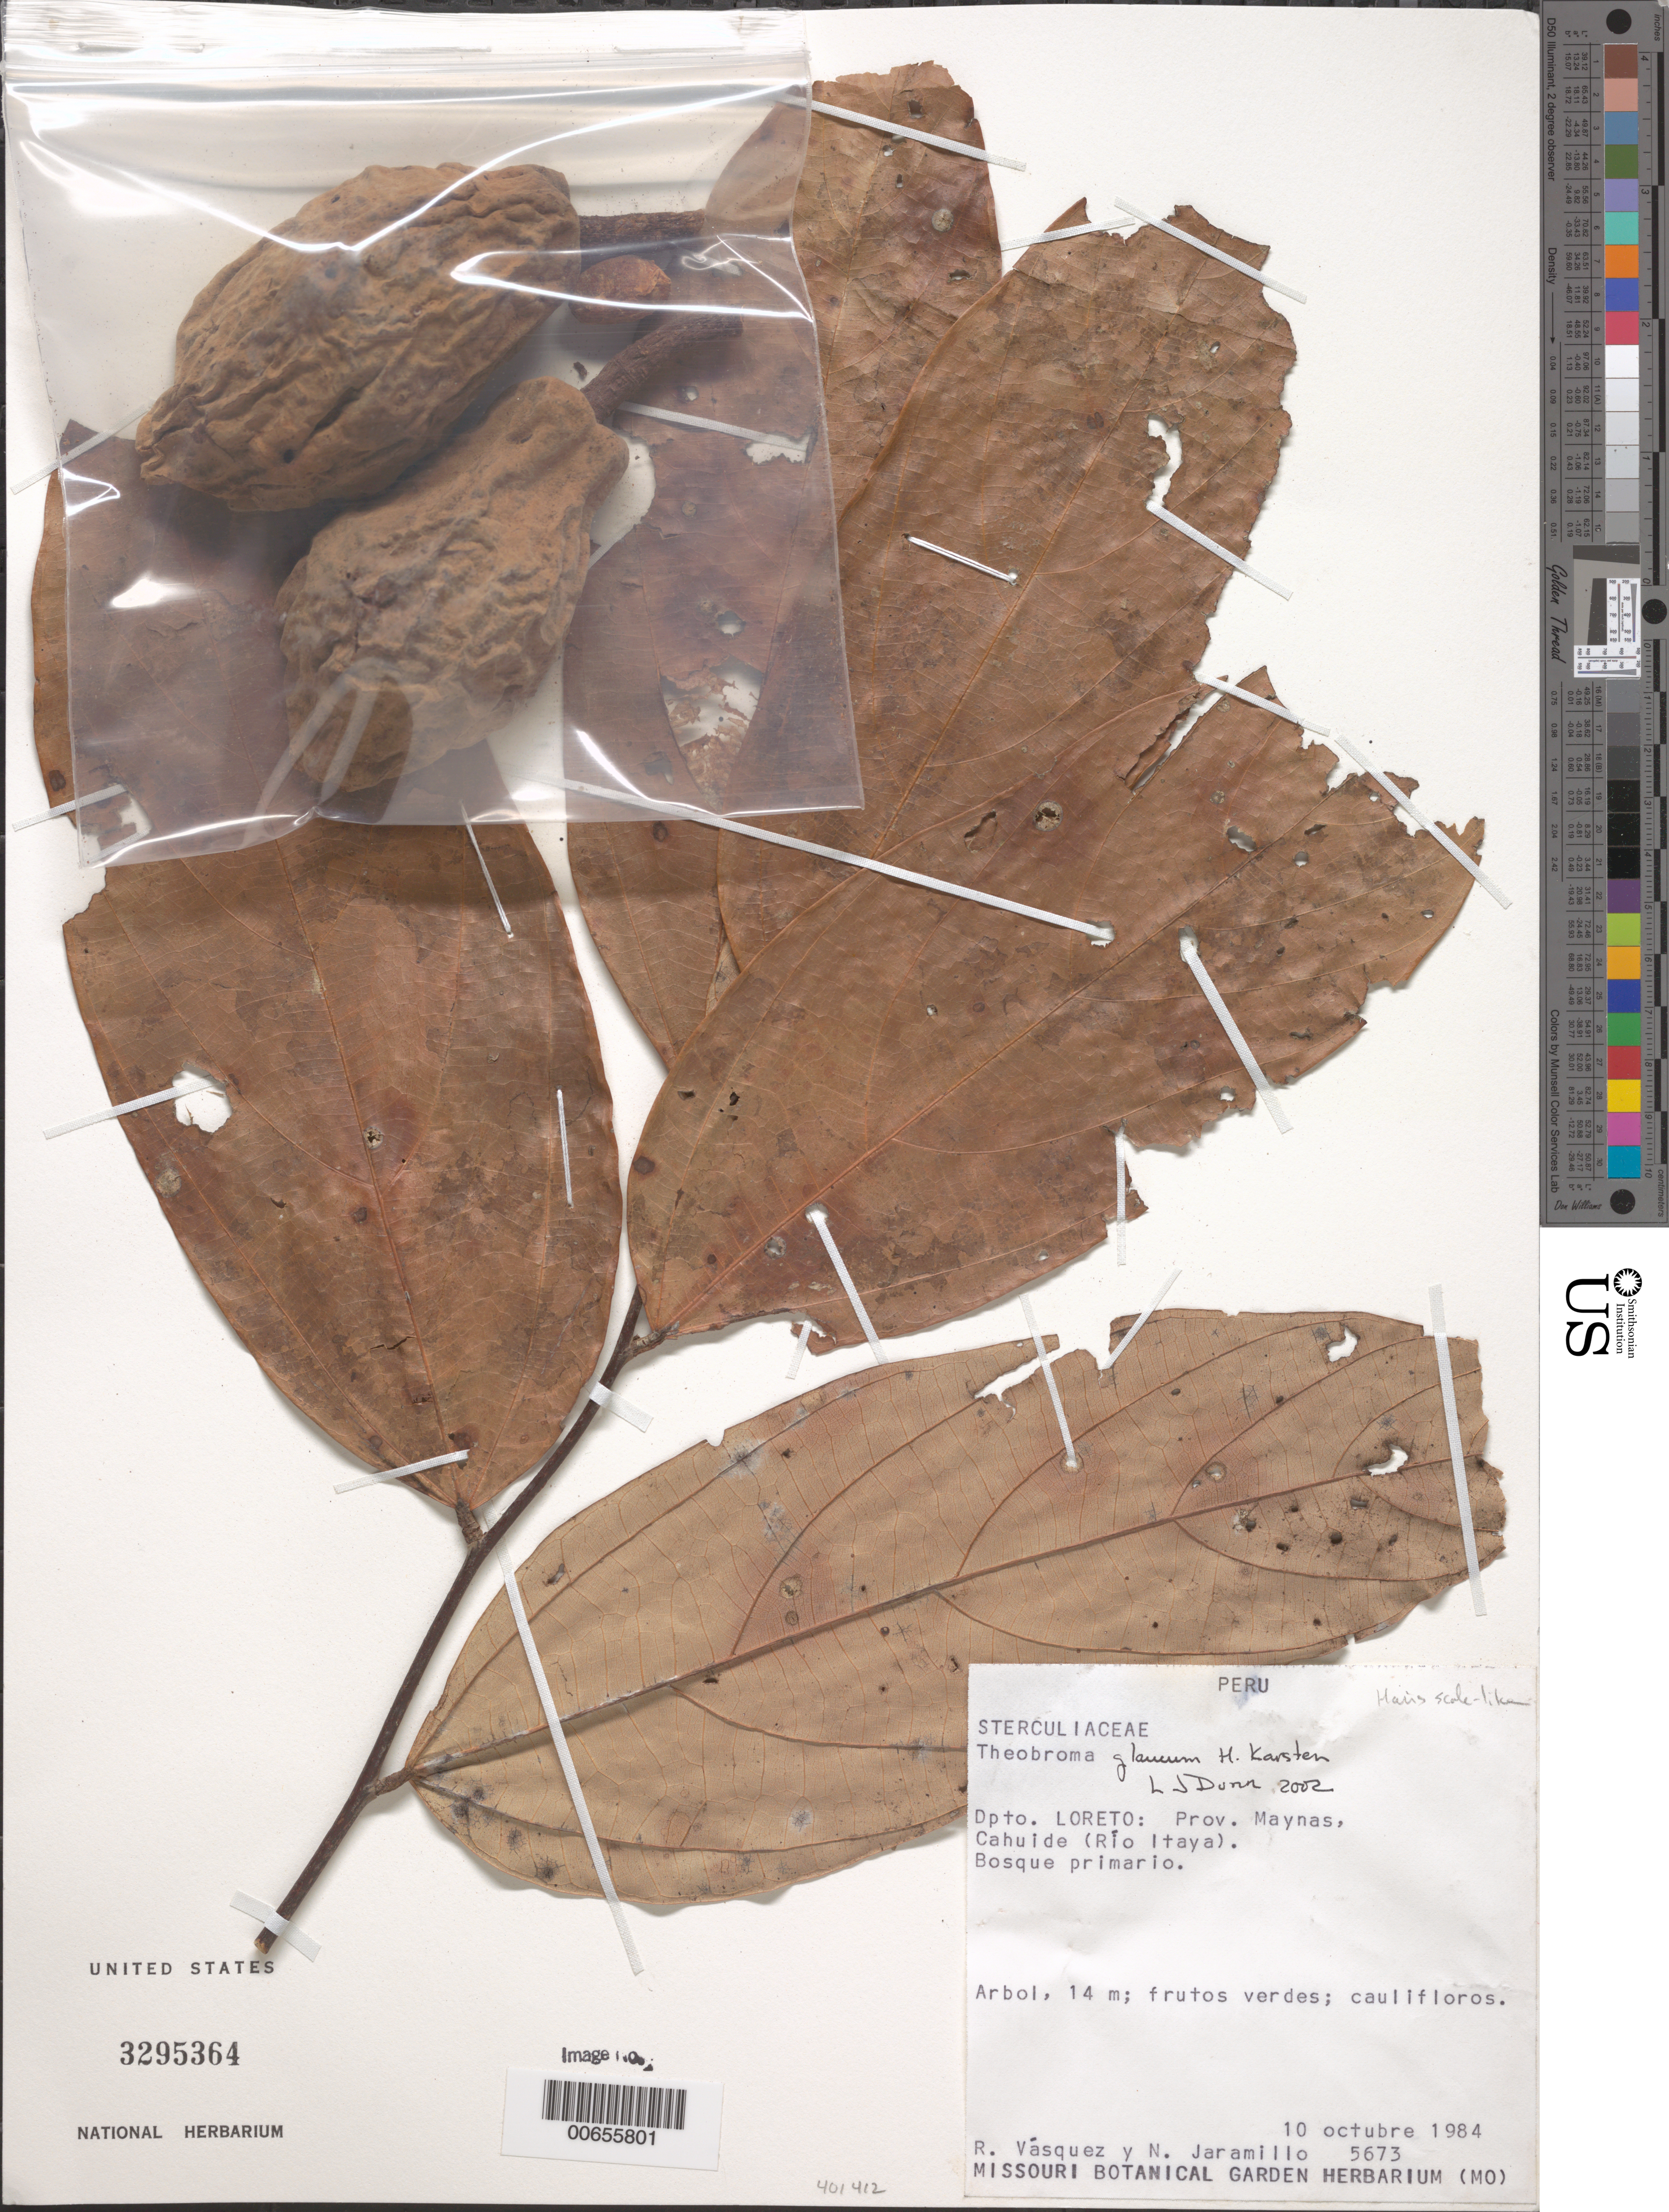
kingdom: Plantae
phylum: Tracheophyta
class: Magnoliopsida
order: Malvales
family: Malvaceae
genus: Theobroma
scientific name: Theobroma glaucum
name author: H. Karst.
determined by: Dorr, L. J., (BOT), Smithsonian Institution - National Museum of Natural History (UNITED STATES)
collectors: R. Vásquez & N. Jaramillo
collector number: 5673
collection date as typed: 10 Oct 1984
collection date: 1984-10-10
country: Peru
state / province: Loreto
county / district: Maynas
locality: Cahuide (Río Itaya)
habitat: Bosque primario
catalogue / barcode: US 3295364